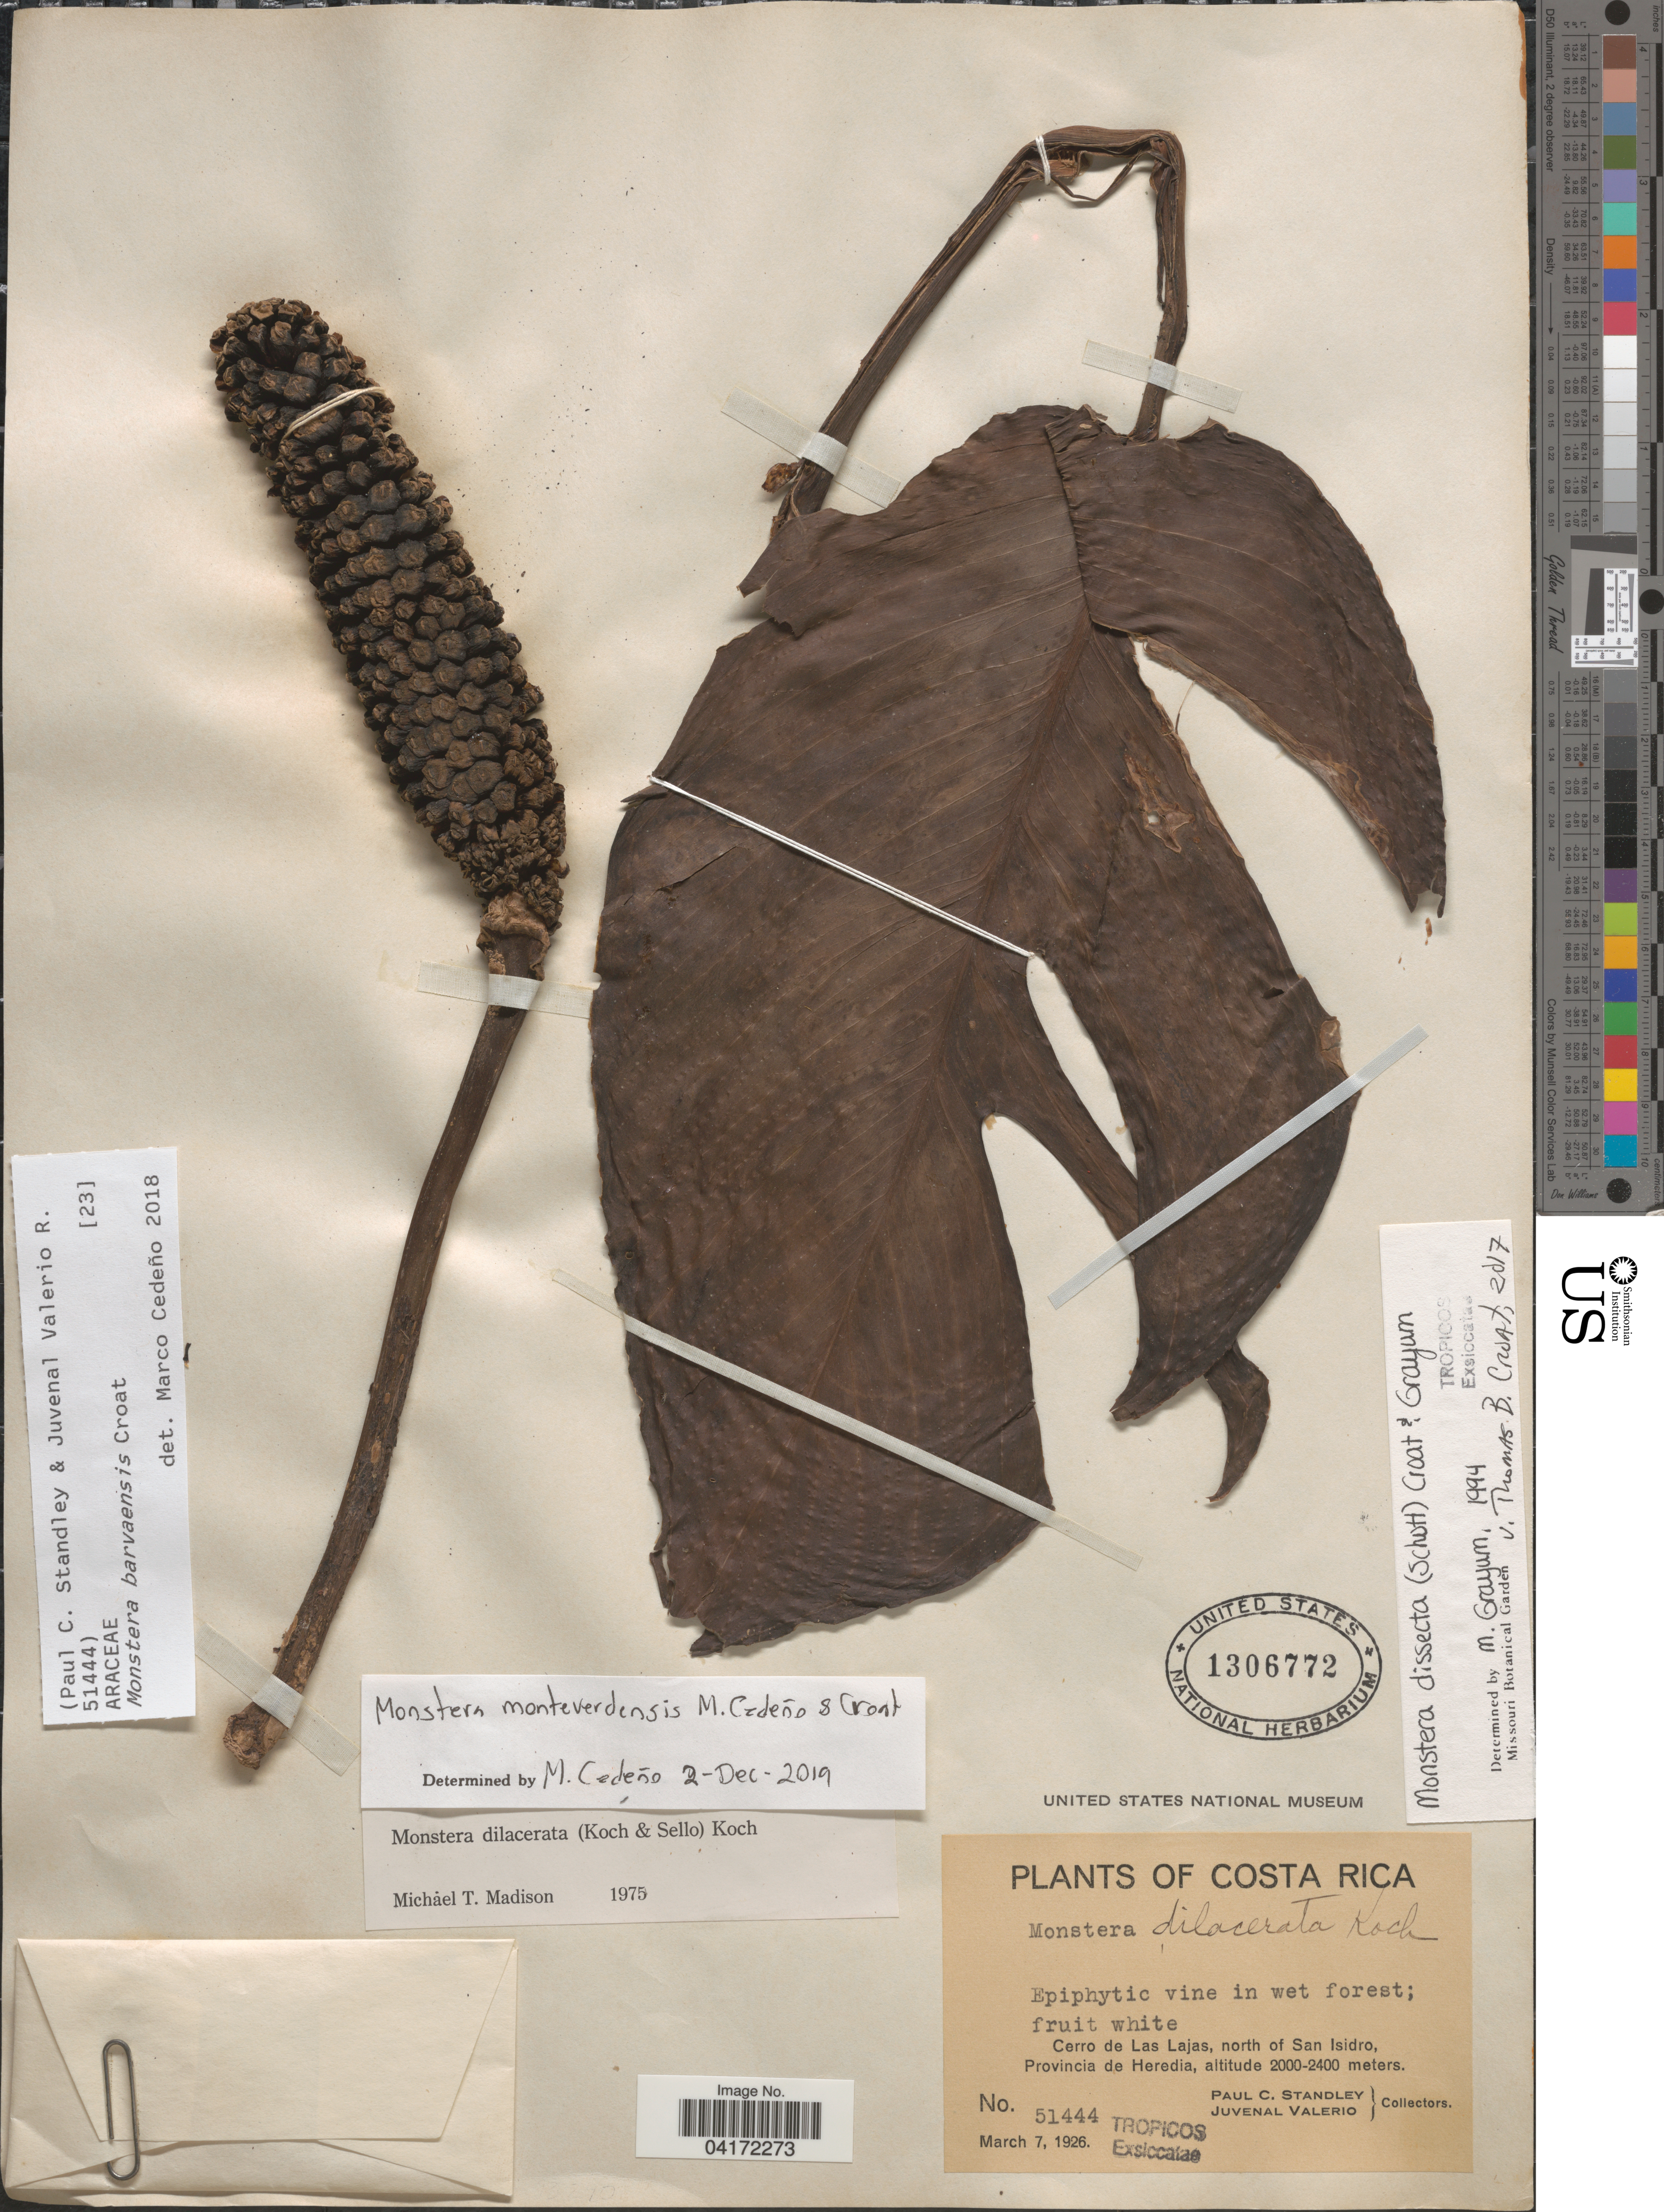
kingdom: Plantae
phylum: Tracheophyta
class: Liliopsida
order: Alismatales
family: Araceae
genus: Monstera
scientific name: Monstera monteverdensis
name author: M. Cedeño & Croat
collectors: P. C. Standley & J. Valerio R.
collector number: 51444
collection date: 1926-03-07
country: Costa Rica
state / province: Heredia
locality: Cerro de Las Lajas, north of San Isidro.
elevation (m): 2000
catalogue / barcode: US 1306772